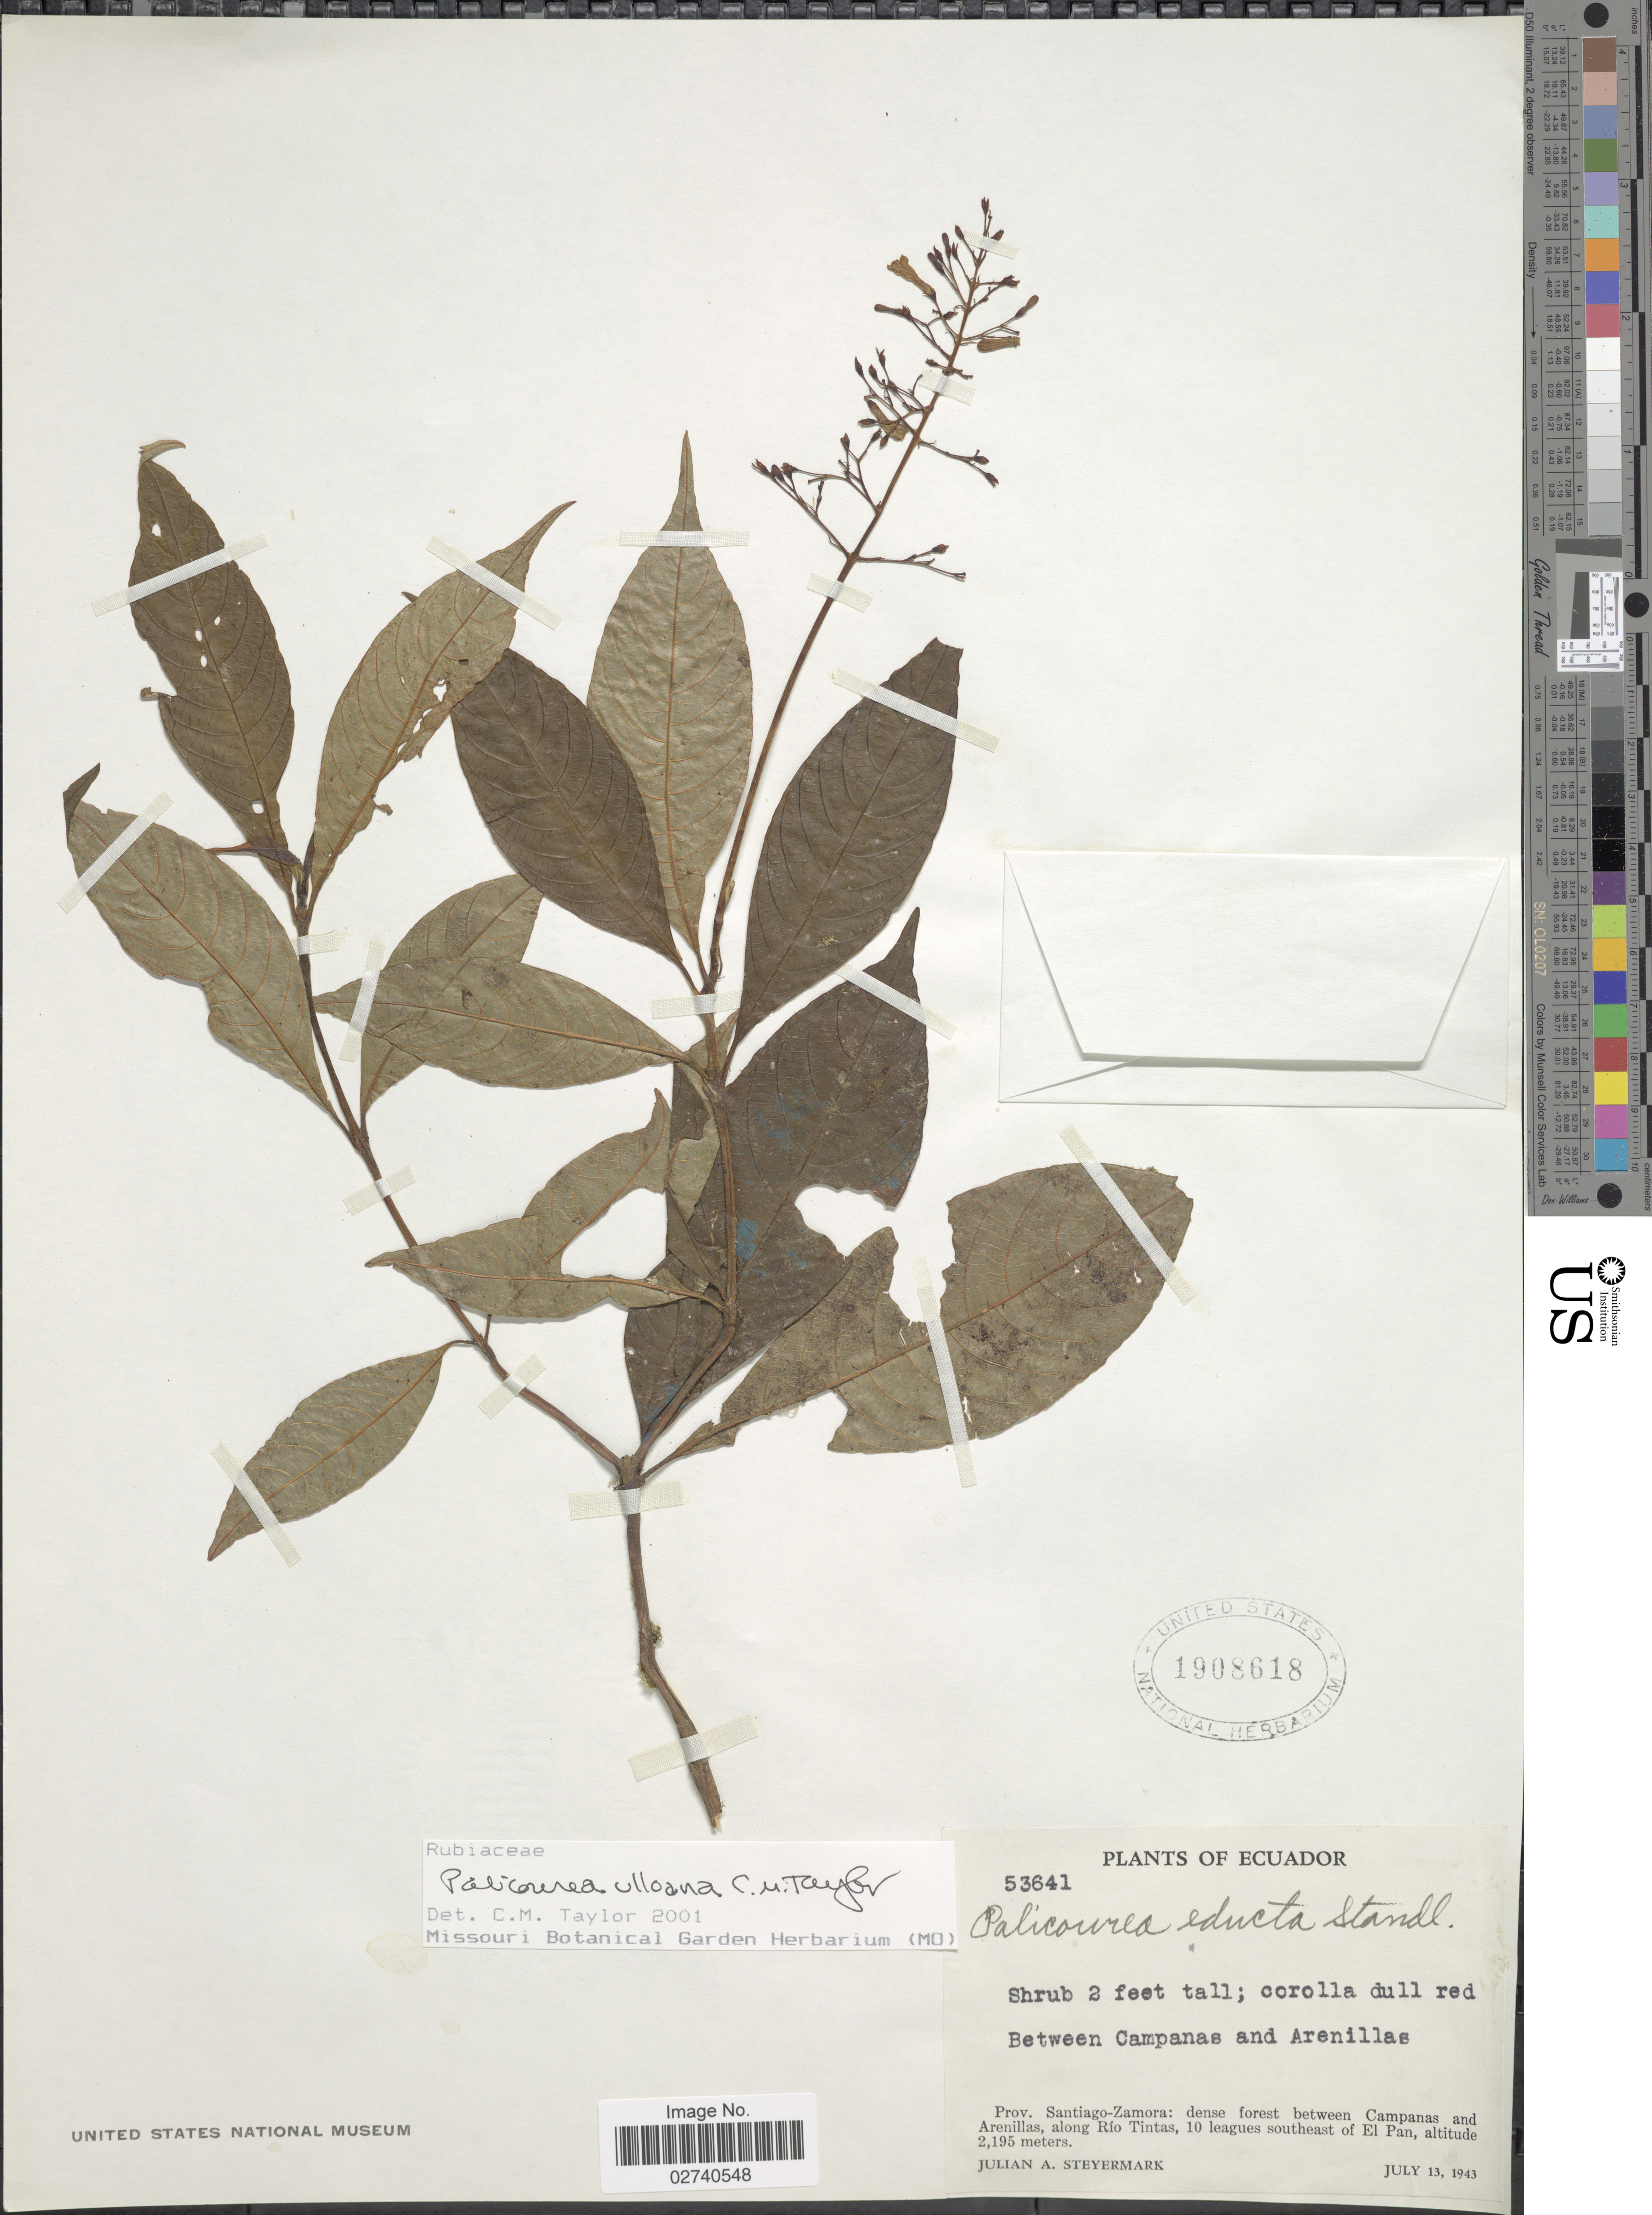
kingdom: Plantae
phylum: Tracheophyta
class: Magnoliopsida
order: Gentianales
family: Rubiaceae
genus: Palicourea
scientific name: Palicourea ulloana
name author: C.M. Taylor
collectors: J. Steyermark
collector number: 53641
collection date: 1943-07-13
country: Ecuador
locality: Between Campanas and Arenillas. Prov. Santiago-Zamora: dense forest between Campanas and Arenillas, along Rio Tintas, 10 leagues southeast of El Pan.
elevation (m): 2195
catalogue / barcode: US 1908618